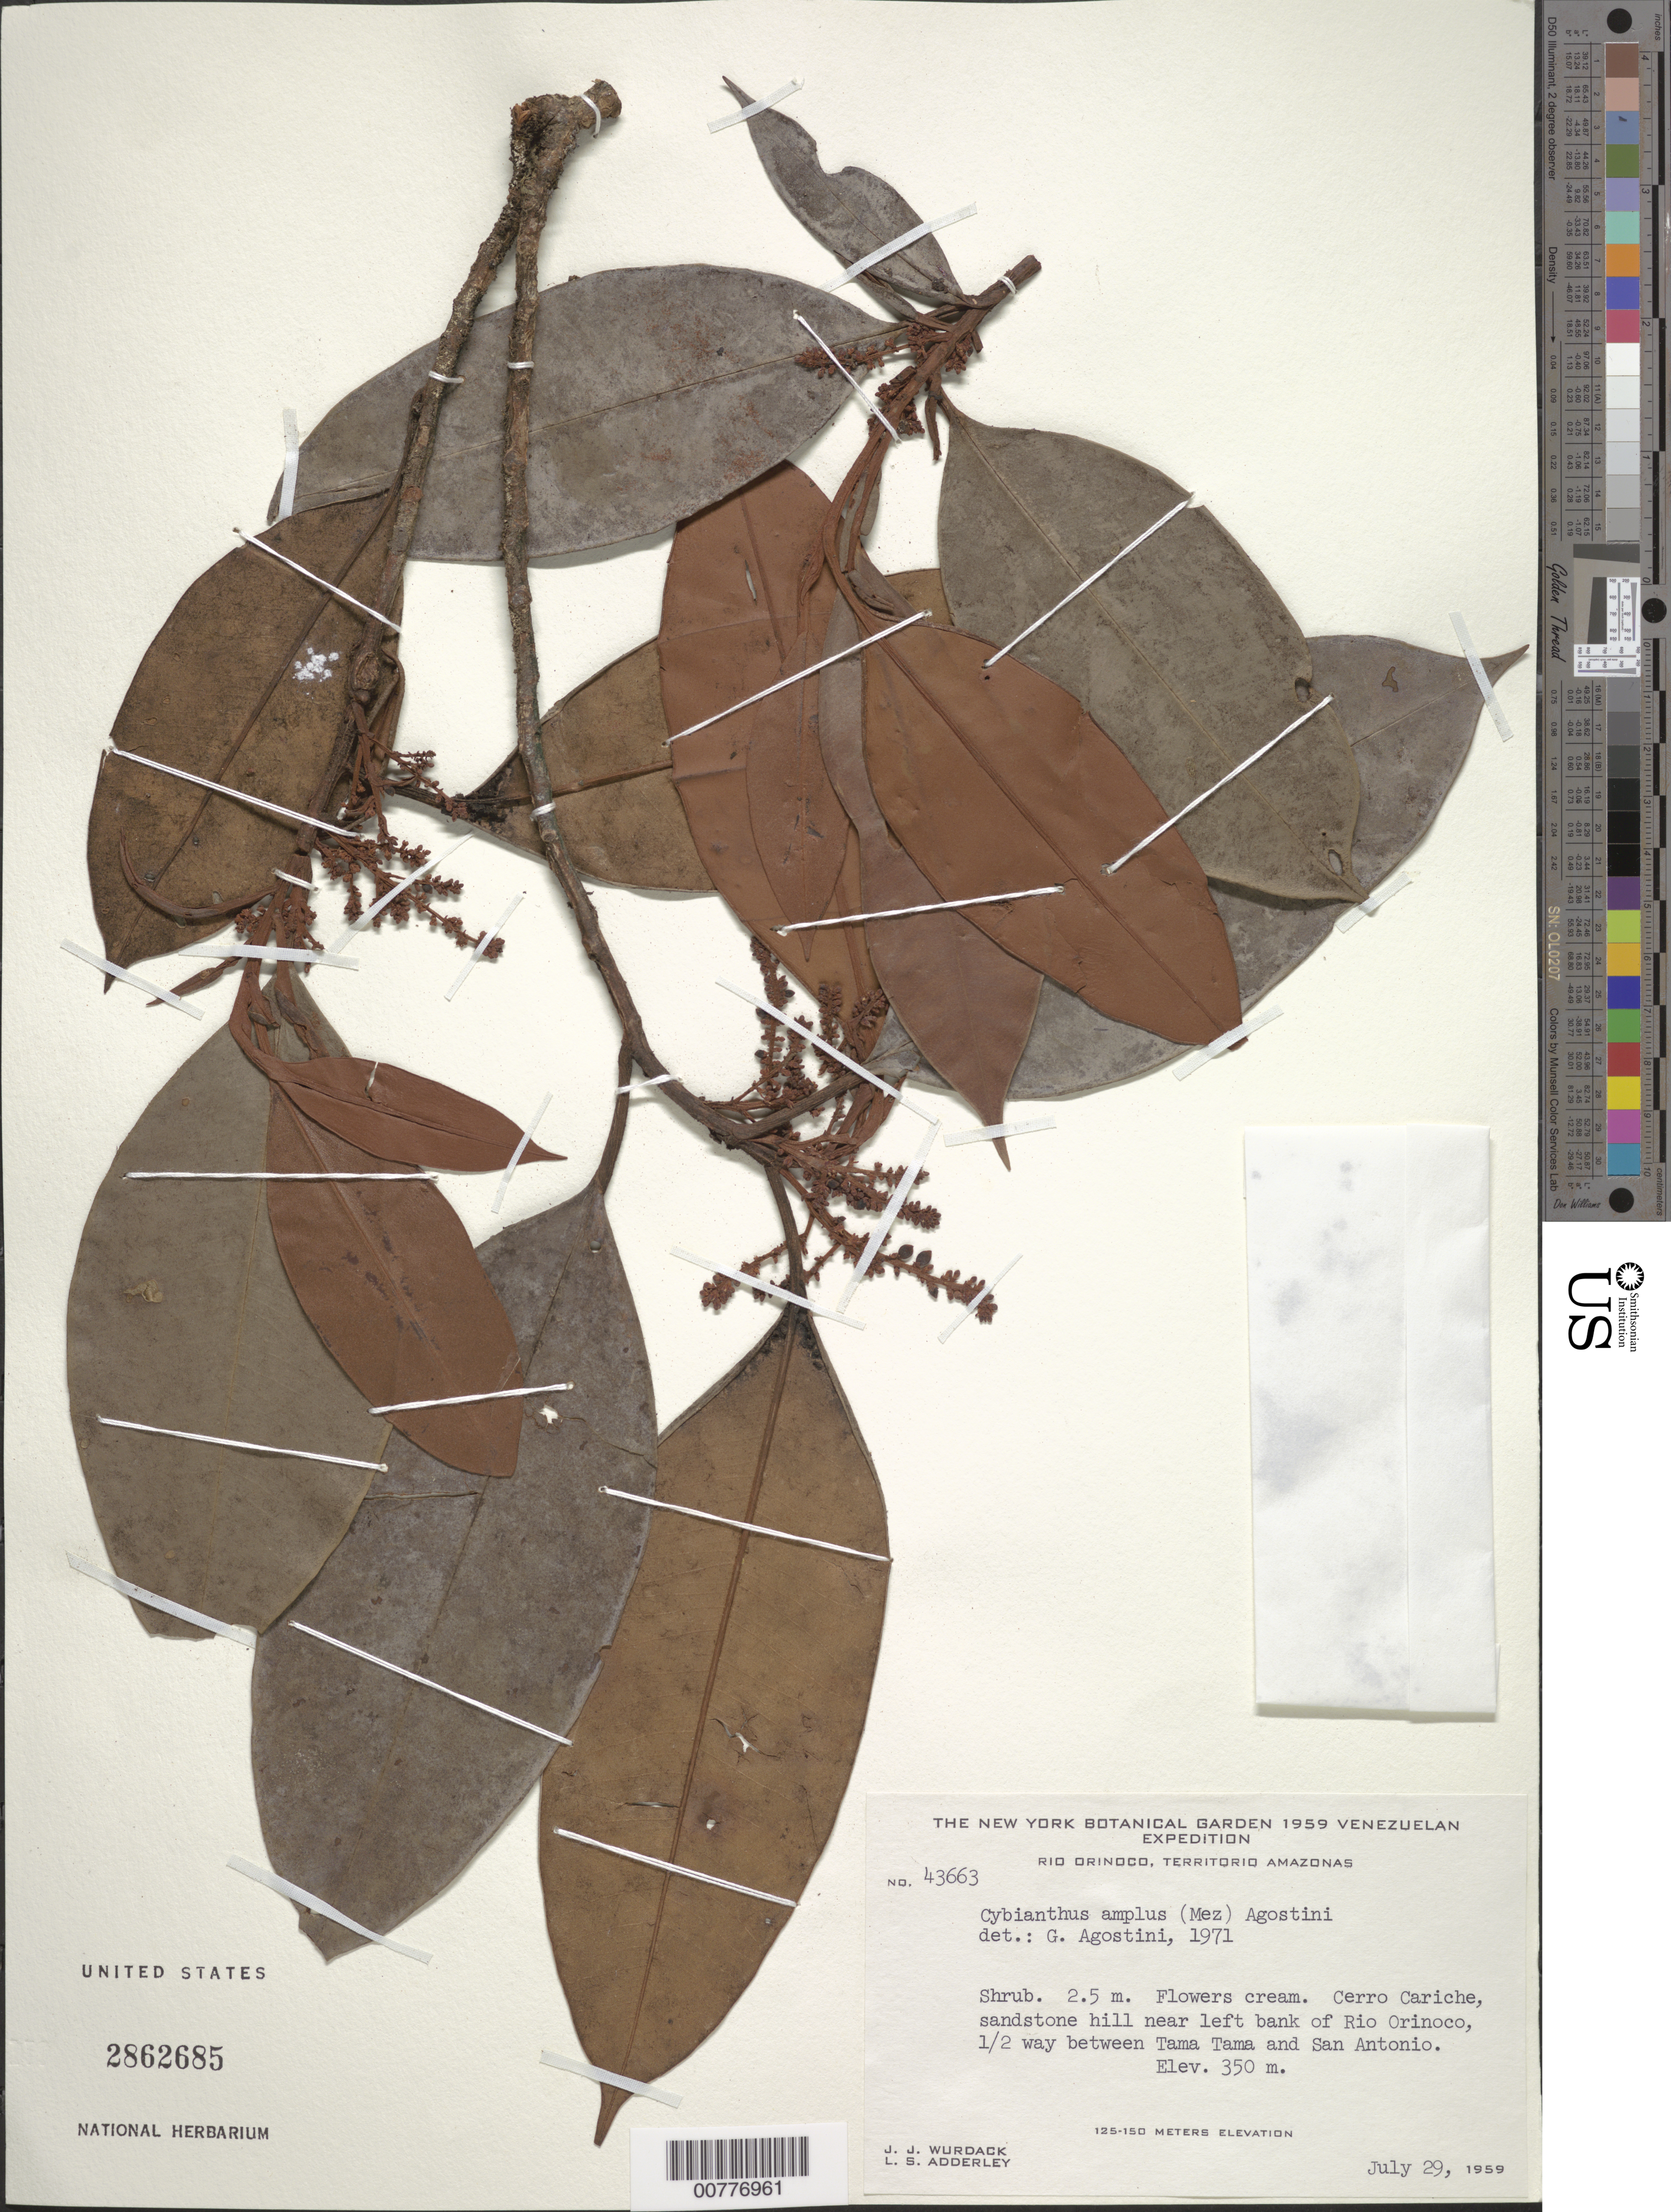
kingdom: Plantae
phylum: Tracheophyta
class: Magnoliopsida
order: Ericales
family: Primulaceae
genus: Cybianthus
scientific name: Cybianthus amplus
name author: (Mez) G. Agostini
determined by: Agostini, G.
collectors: J. J. Wurdack & L. S. Adderley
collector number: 43663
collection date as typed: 28-Jul-59 to 29-Jul-59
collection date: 1959-07-28/1959-07-29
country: Venezuela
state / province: Amazonas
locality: Cerro Cariche; Río Orinoco, left bank; 1/2 way between Tama Tama and San Antonio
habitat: Sandstone hill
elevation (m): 350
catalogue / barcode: US 2862685